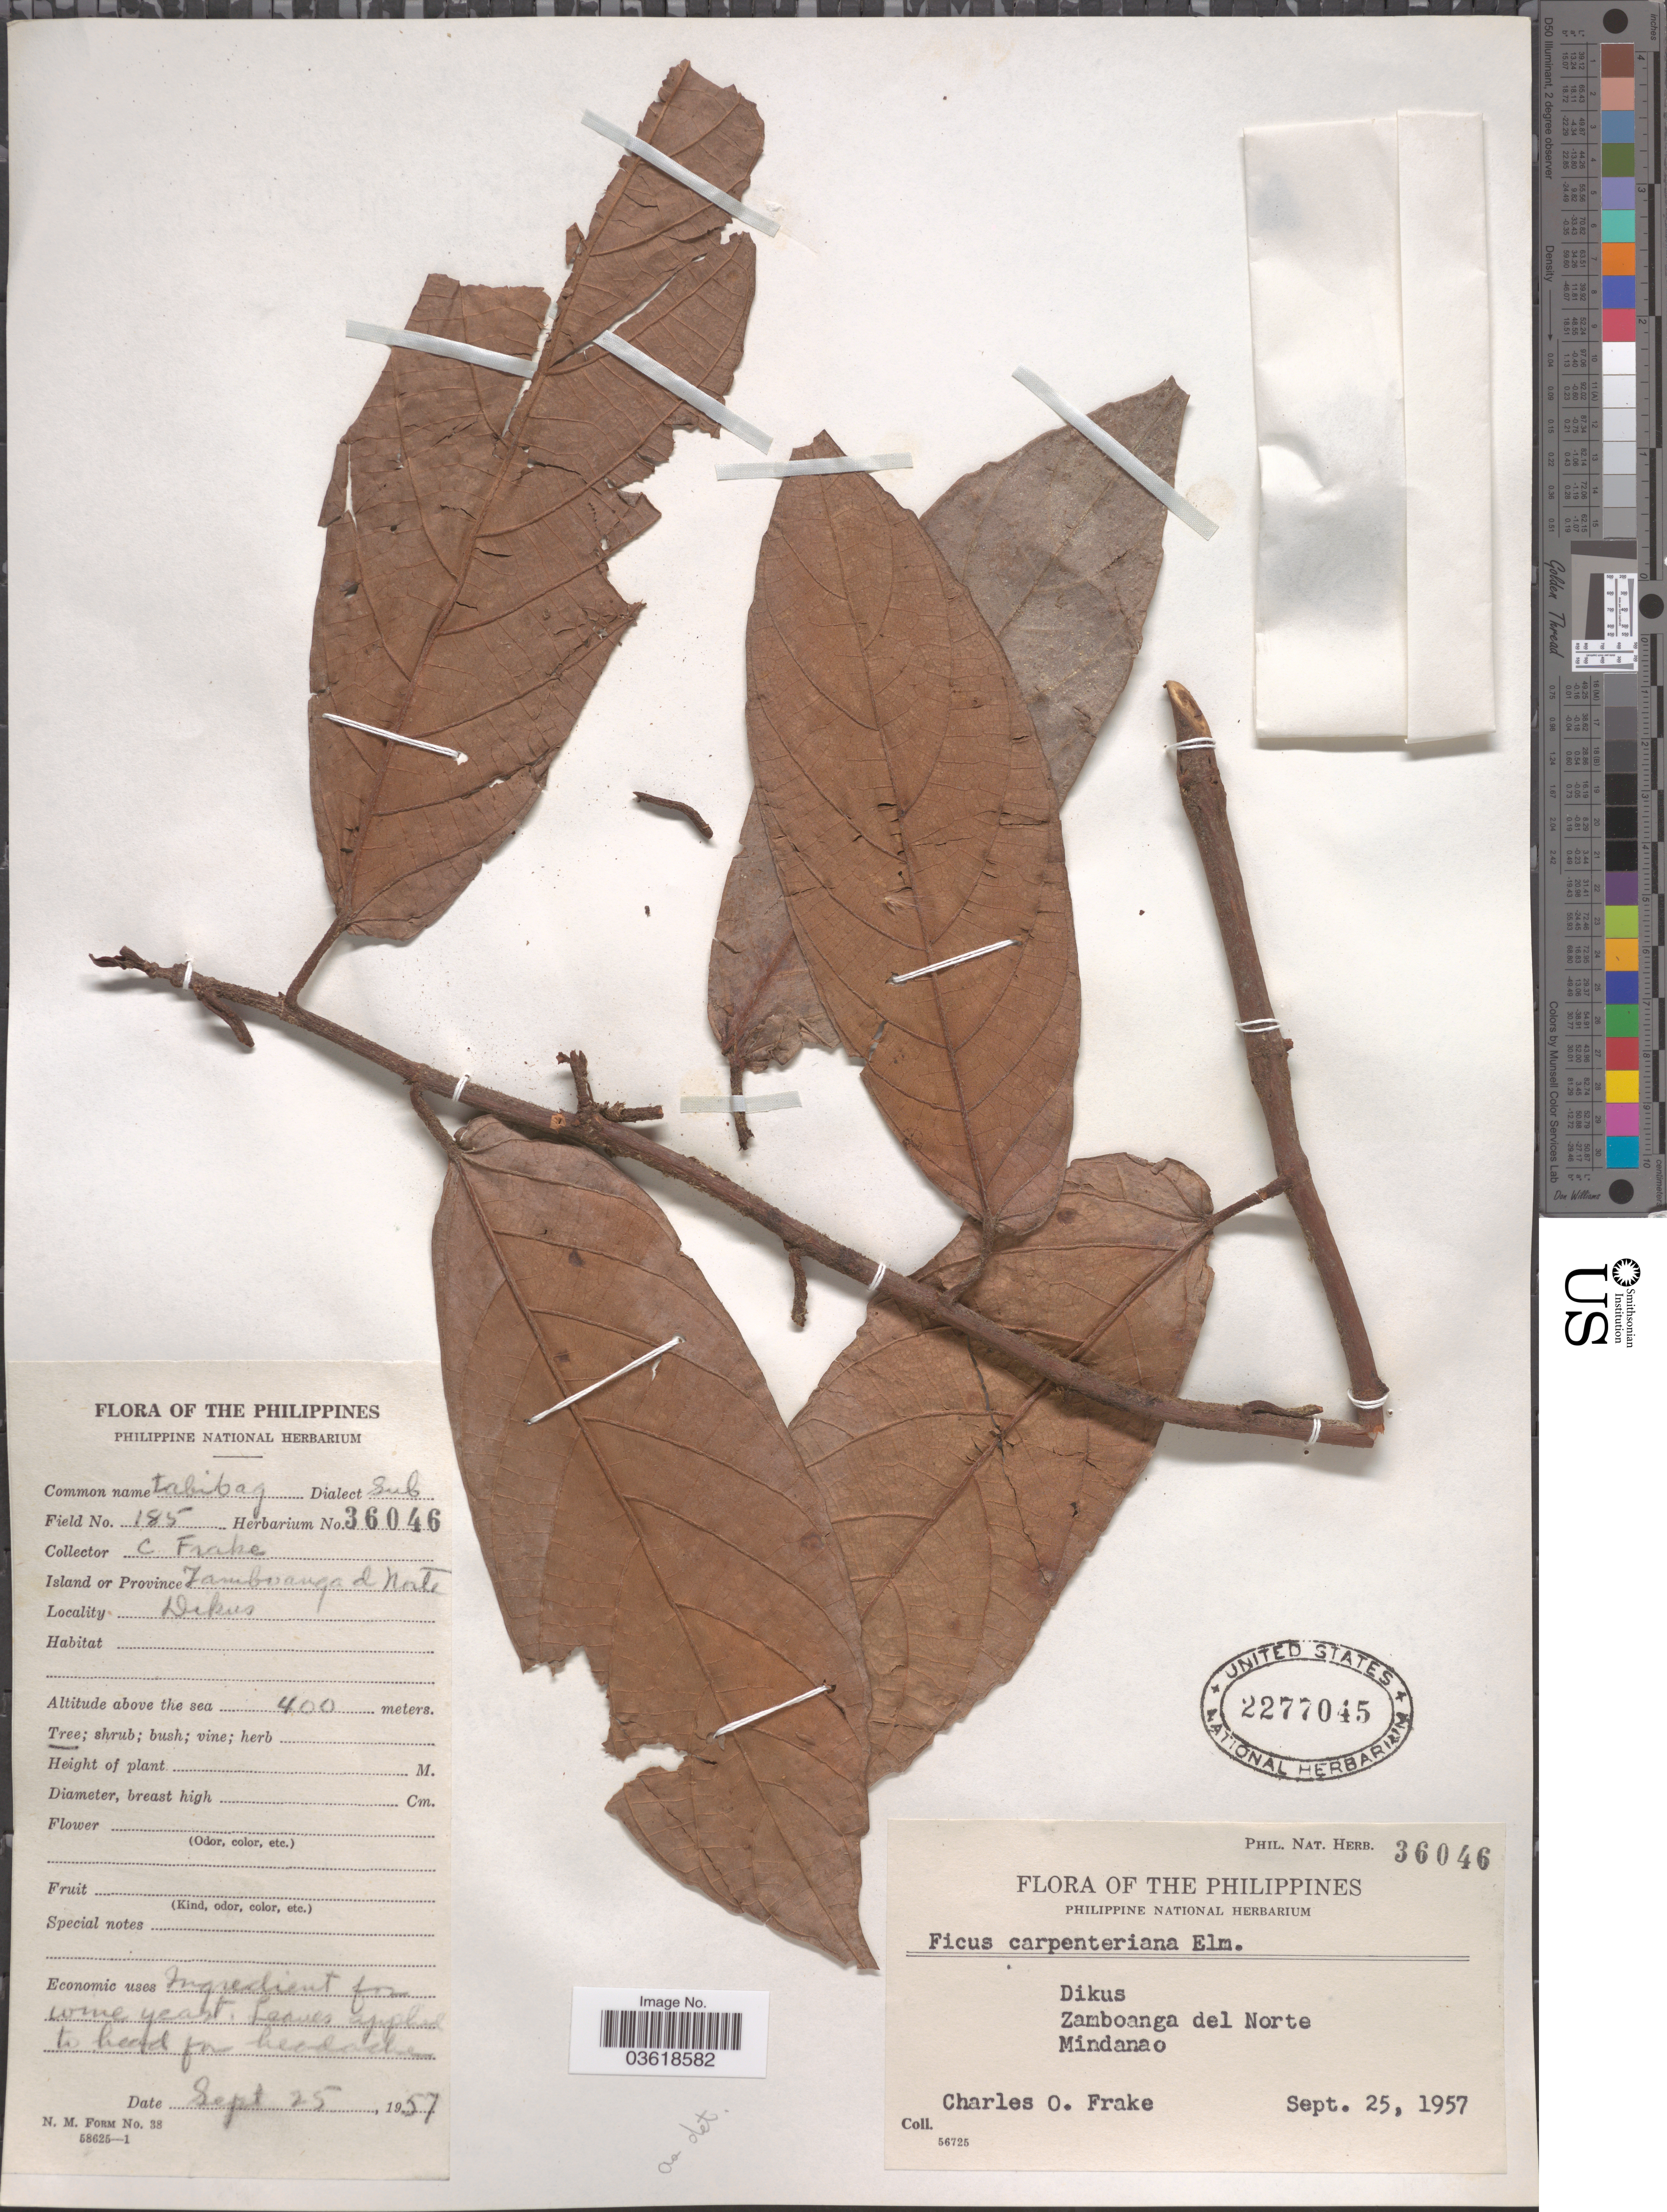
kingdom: Plantae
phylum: Tracheophyta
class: Magnoliopsida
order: Rosales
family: Moraceae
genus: Ficus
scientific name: Ficus carpenteriana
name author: Elmer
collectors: C. O. Frake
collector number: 185/Phil. Nat. Herb. 36046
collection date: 1957-09-25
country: Philippines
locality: Island or Province Zamboanga del Norte. Dikus. Mindanao.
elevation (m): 400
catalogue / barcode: US 2277045